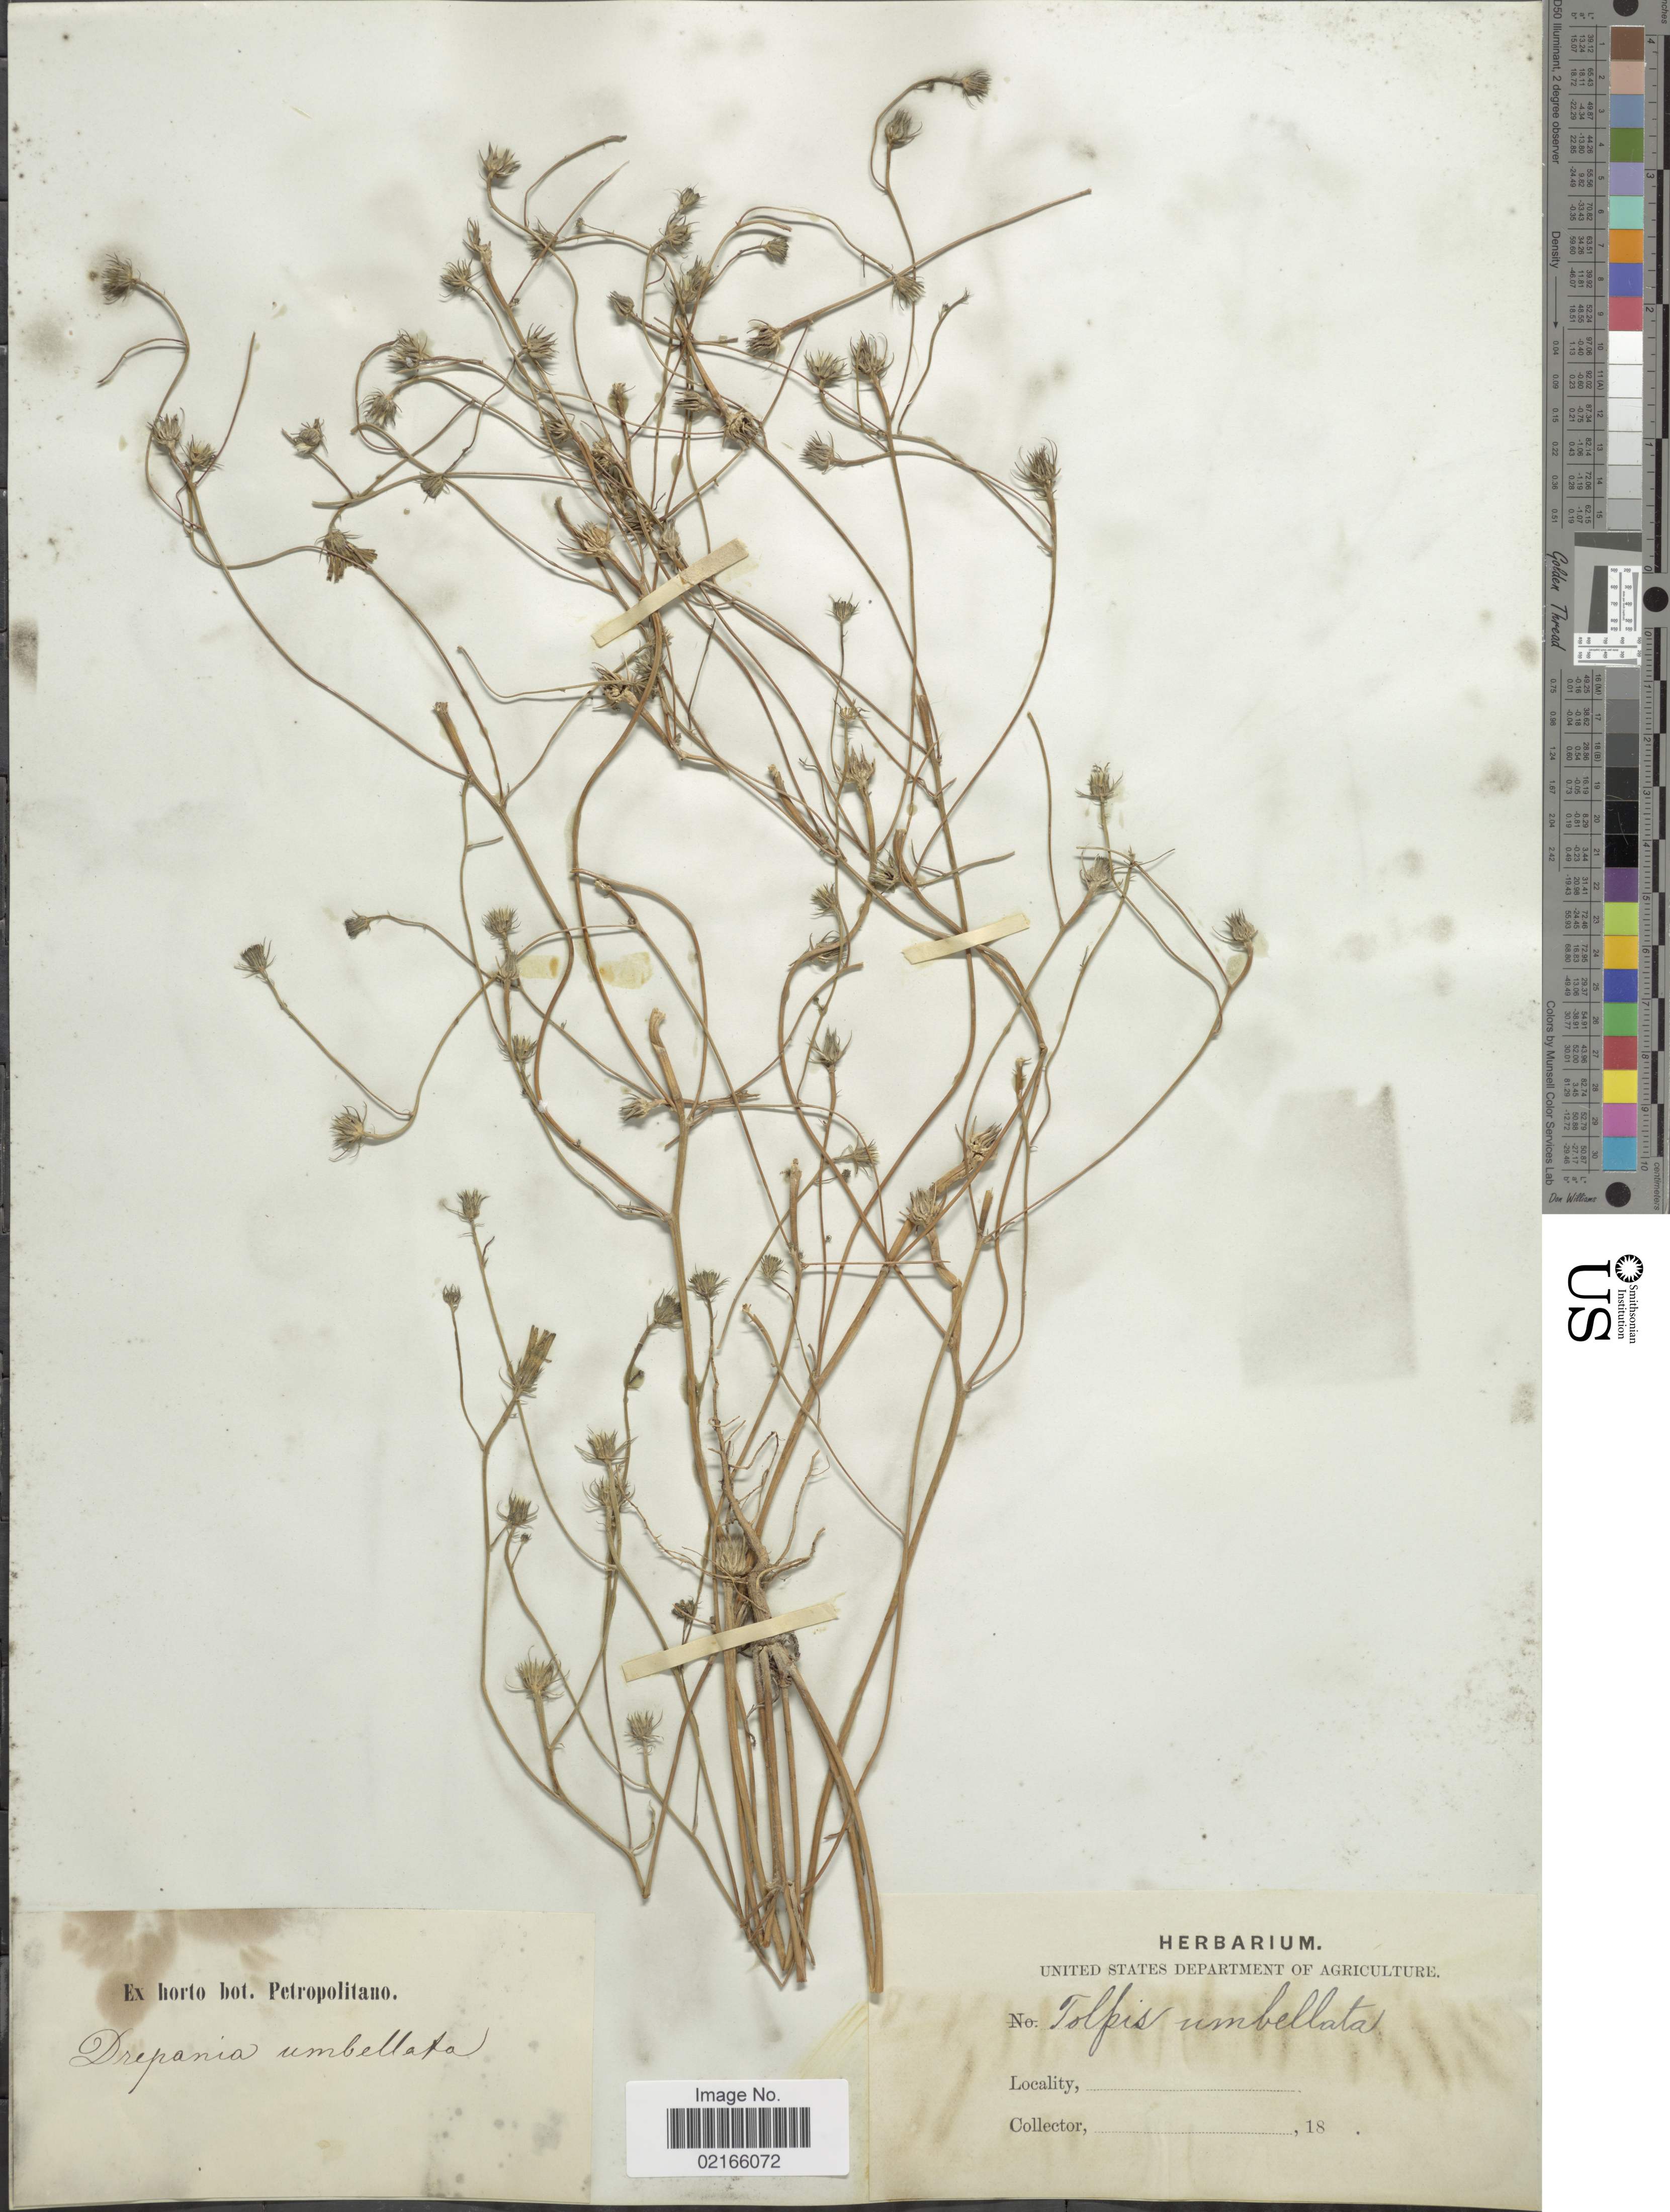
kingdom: Plantae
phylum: Tracheophyta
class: Magnoliopsida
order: Asterales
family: Asteraceae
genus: Tolpis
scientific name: Tolpis barbata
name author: (L.) Gaertn.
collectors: ex Horto Bot. Petropolitano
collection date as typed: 18